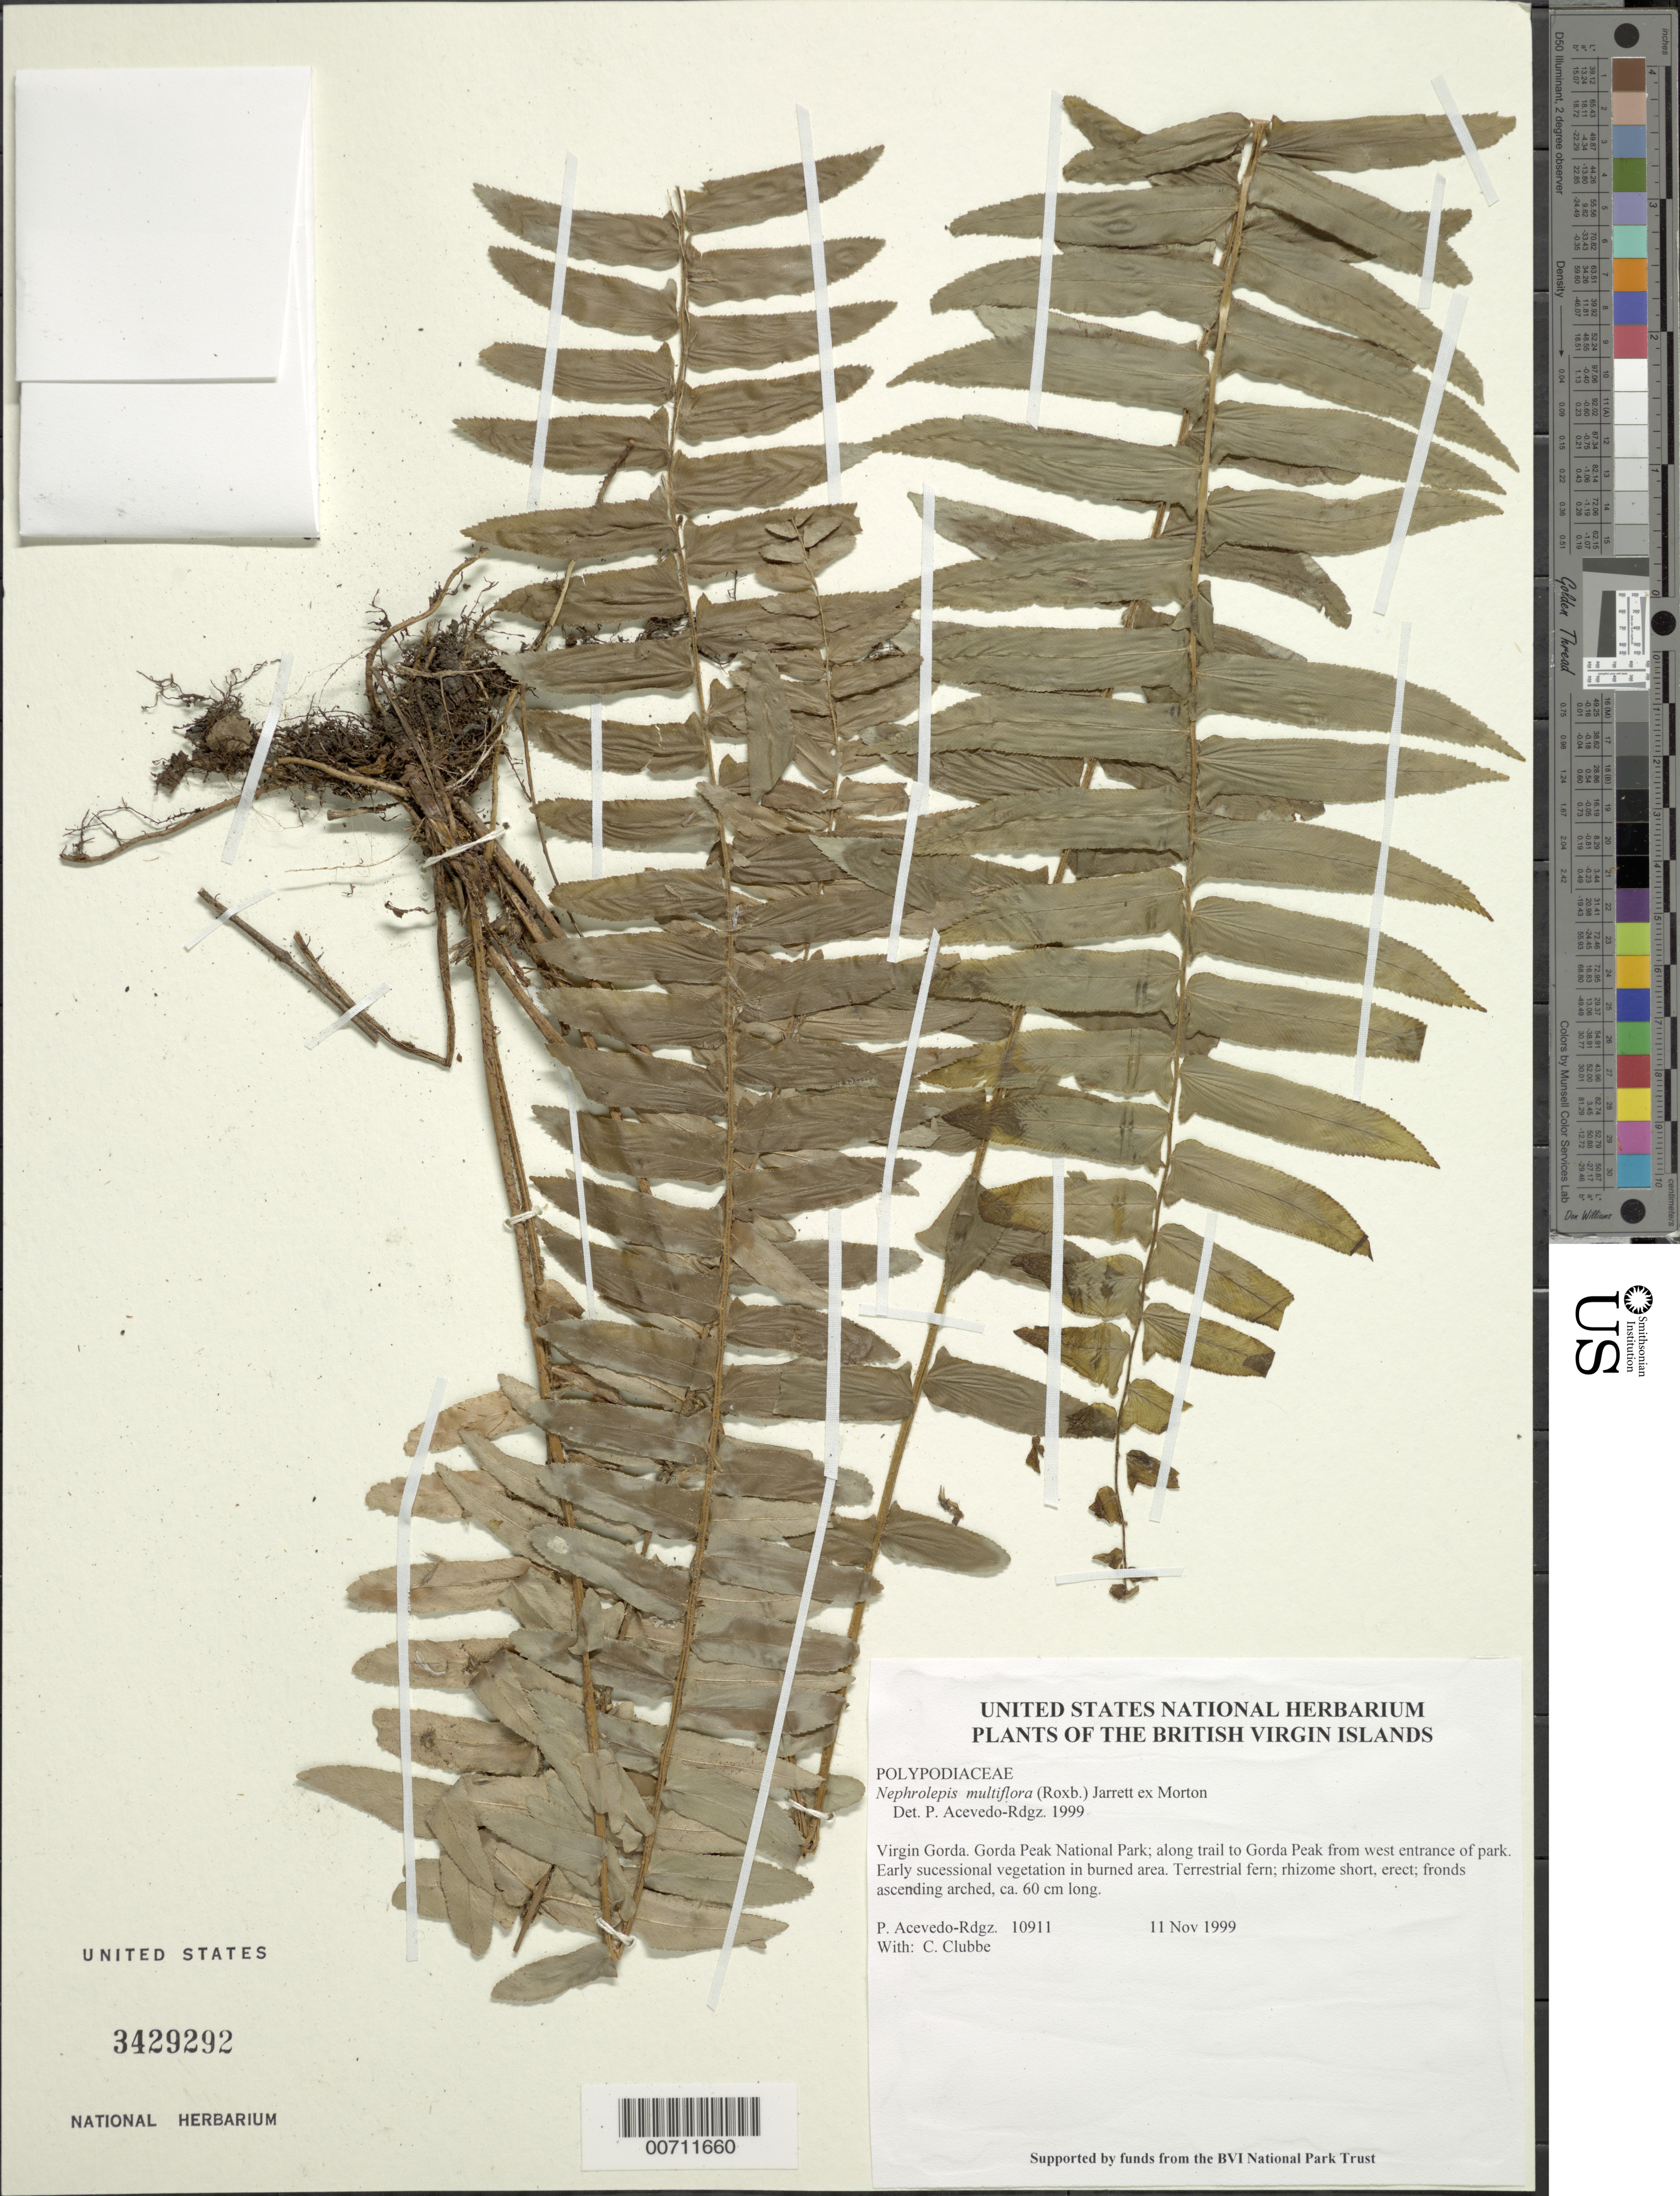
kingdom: Plantae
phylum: Tracheophyta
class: Polypodiopsida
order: Polypodiales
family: Nephrolepidaceae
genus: Nephrolepis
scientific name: Nephrolepis multiflora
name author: (Roxb.) F.M. Jarrett ex C.V. Morton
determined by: Acevedo-Rodríguez, P., (BOT), Smithsonian Institution - National Museum of Natural History (UNITED STATES)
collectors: P. Acevedo-Rodr., C. Clubbe, M. Gillman & C. Hankamer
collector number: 10911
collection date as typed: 11 Nov 1999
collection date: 1999-11-11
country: British Virgin Islands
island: Virgin Gorda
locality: Gorda Peak National Park; along trail to Gorda Peak from west entrance of park.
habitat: Early sucessional vegetation in burned area.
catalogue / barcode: US 3429292